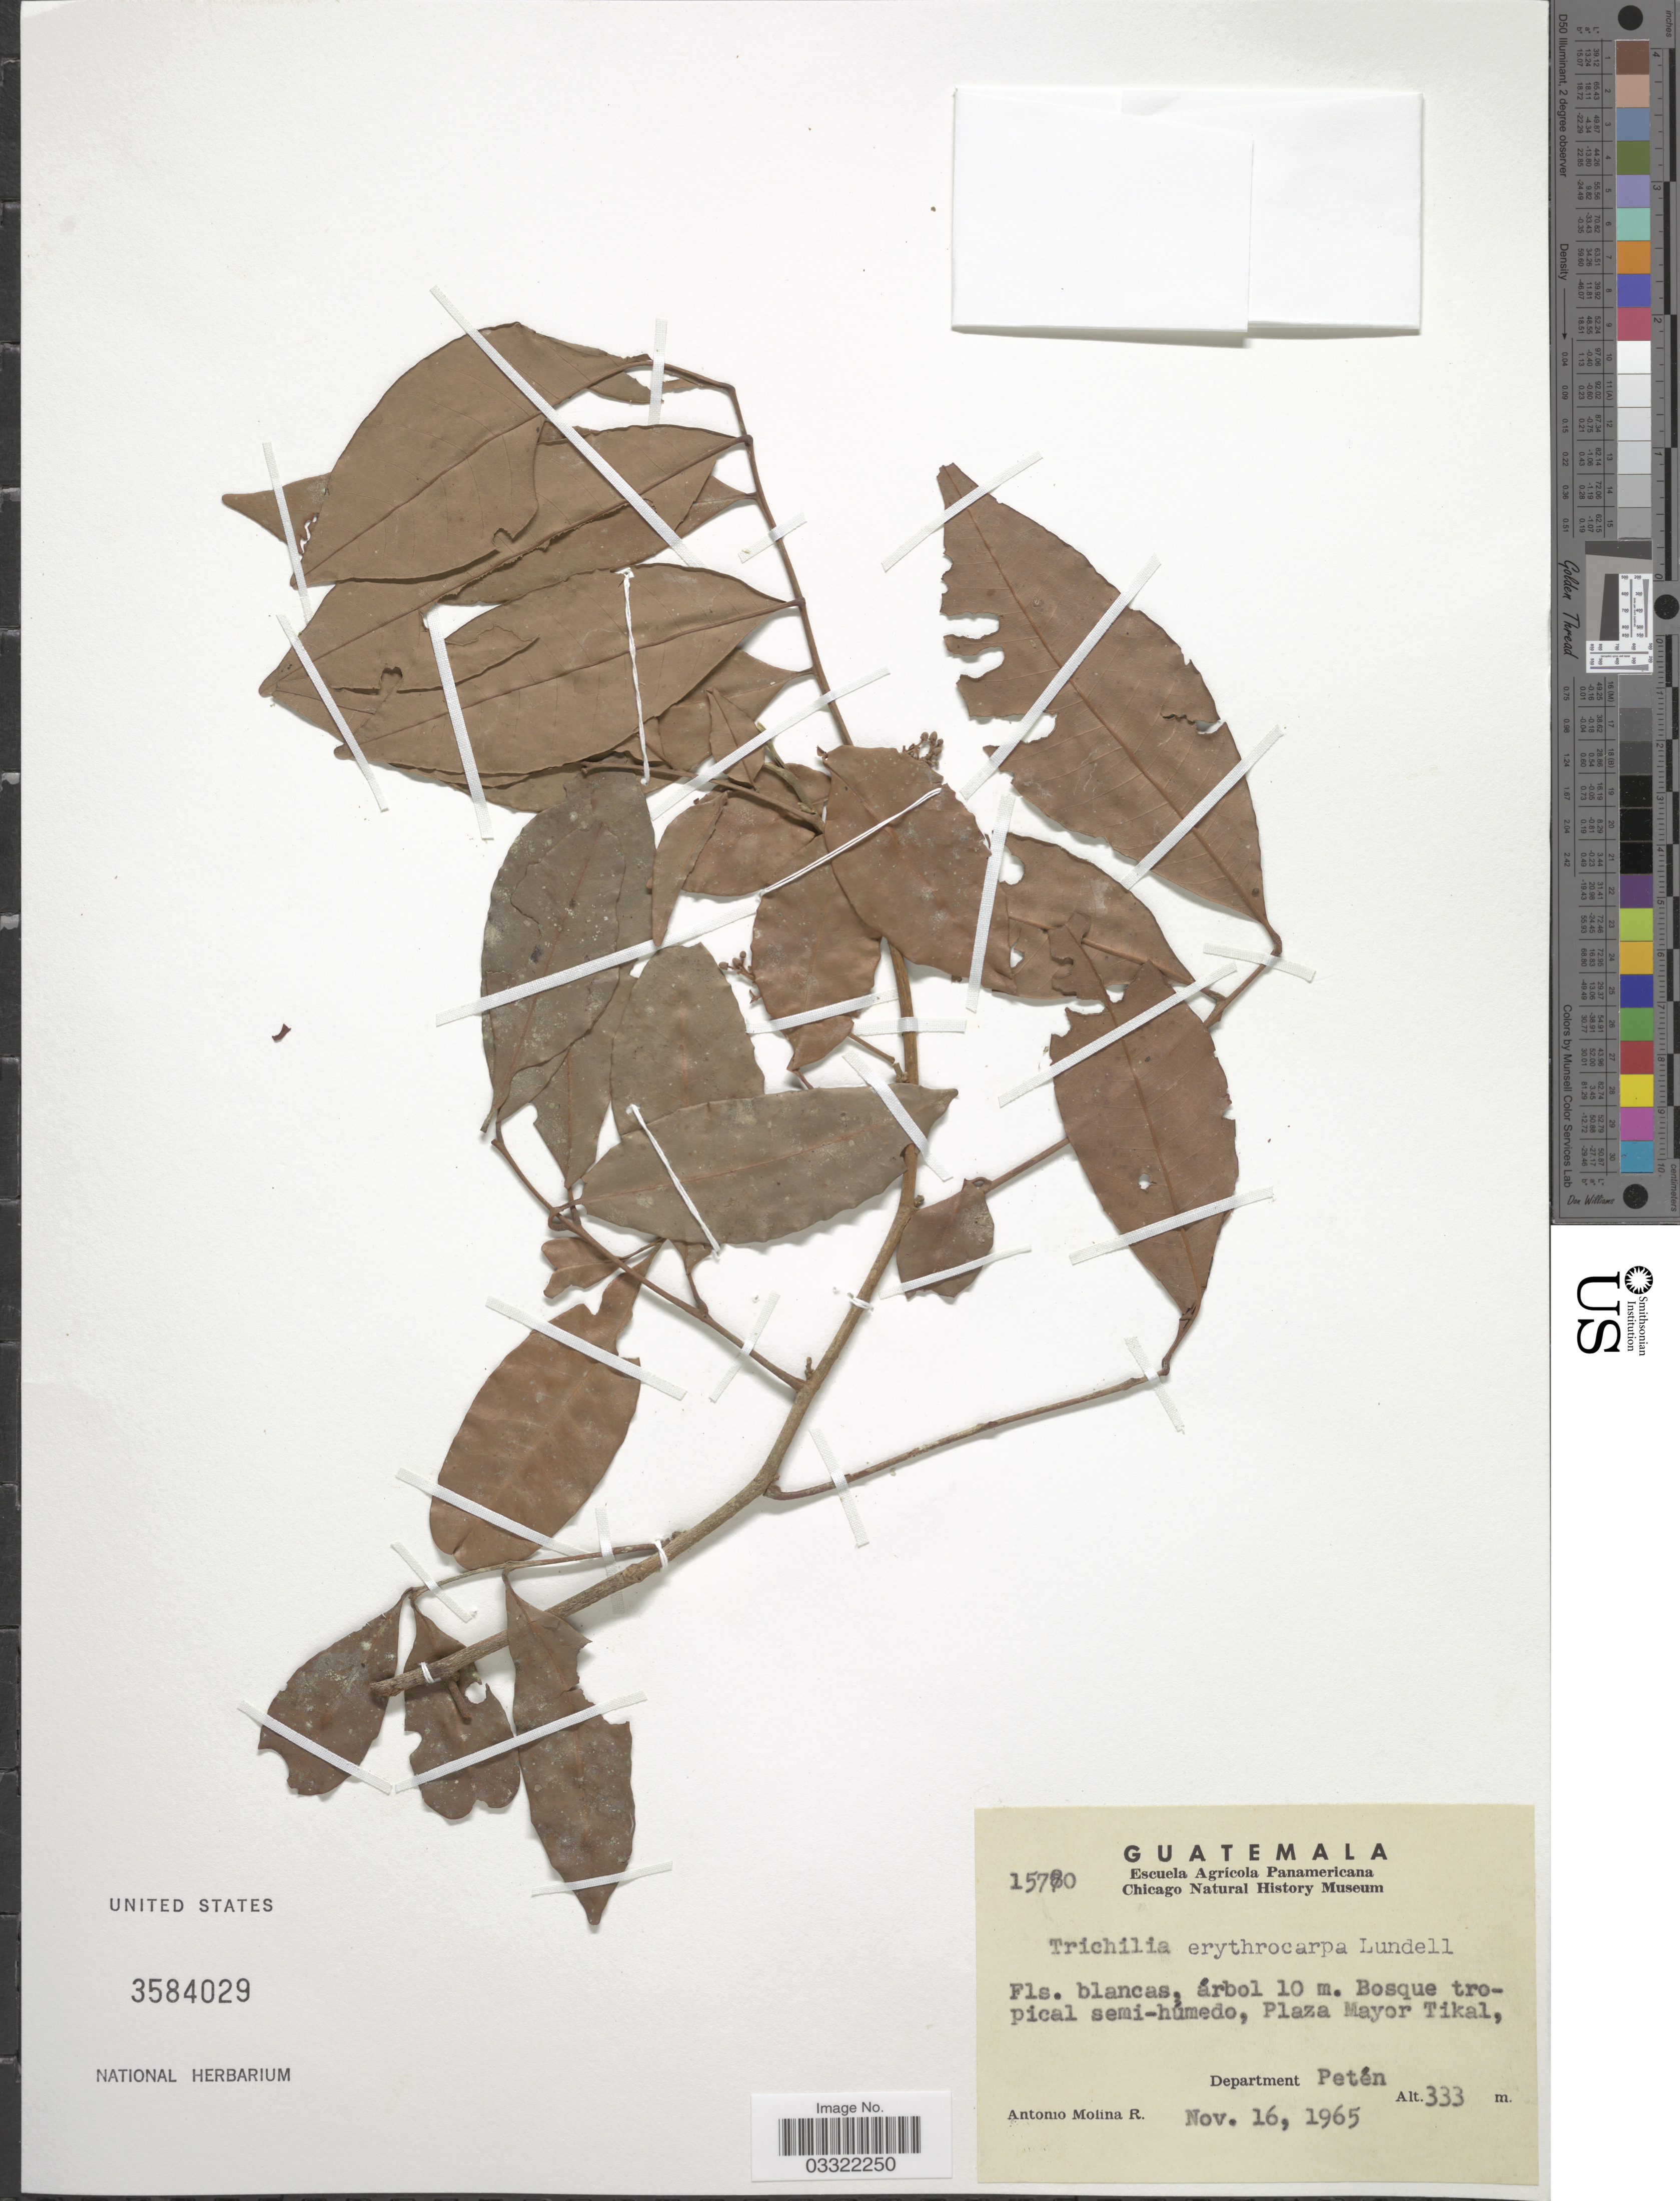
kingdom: Plantae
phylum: Tracheophyta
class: Magnoliopsida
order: Sapindales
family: Meliaceae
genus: Trichilia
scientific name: Trichilia erythrocarpa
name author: Lundell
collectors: A. Molina R.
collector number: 15780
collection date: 1965-11-16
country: Guatemala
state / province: El Petén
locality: Bosque tropical semi-humedo, Plaza Mayor Tikal, Department Petén.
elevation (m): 333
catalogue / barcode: US 3584029